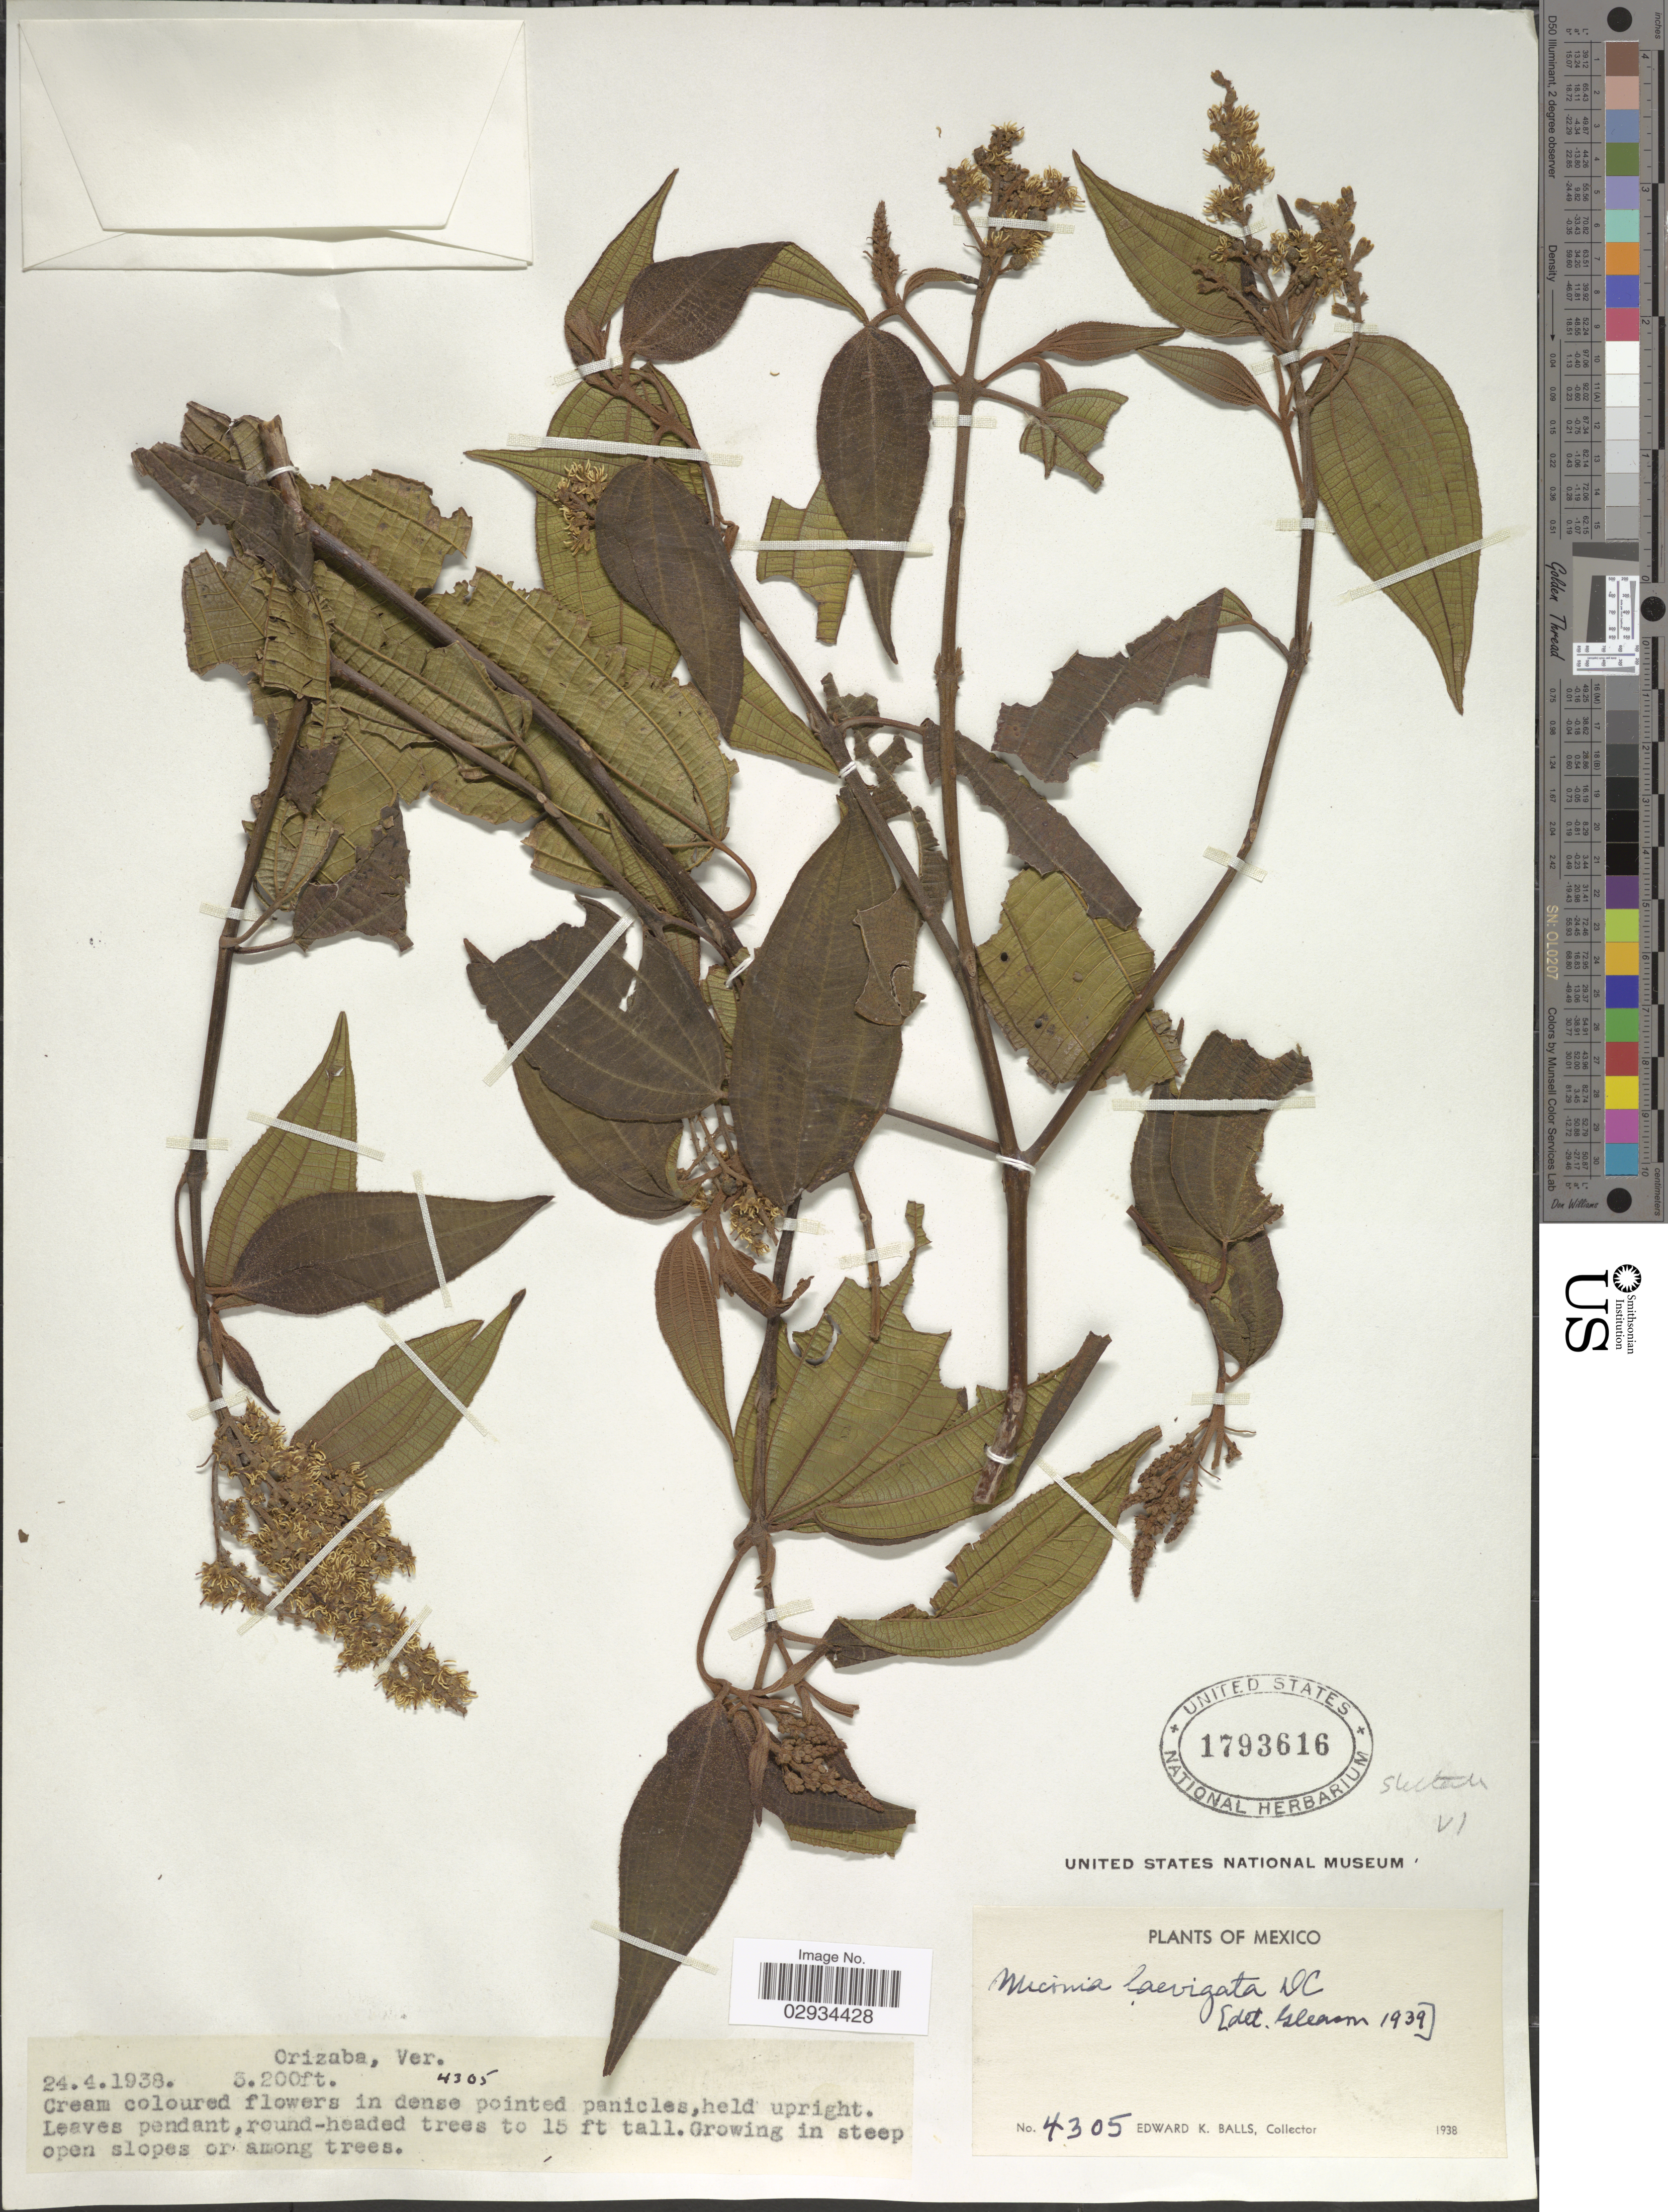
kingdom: Plantae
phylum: Tracheophyta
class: Magnoliopsida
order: Myrtales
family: Melastomataceae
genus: Miconia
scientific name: Miconia sylvatica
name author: (Schltdl.) Naudin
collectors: E. K. Balls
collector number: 4305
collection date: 1938-04-24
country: Mexico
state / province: Veracruz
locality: Orizaba, Ver.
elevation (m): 975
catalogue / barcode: US 1793616